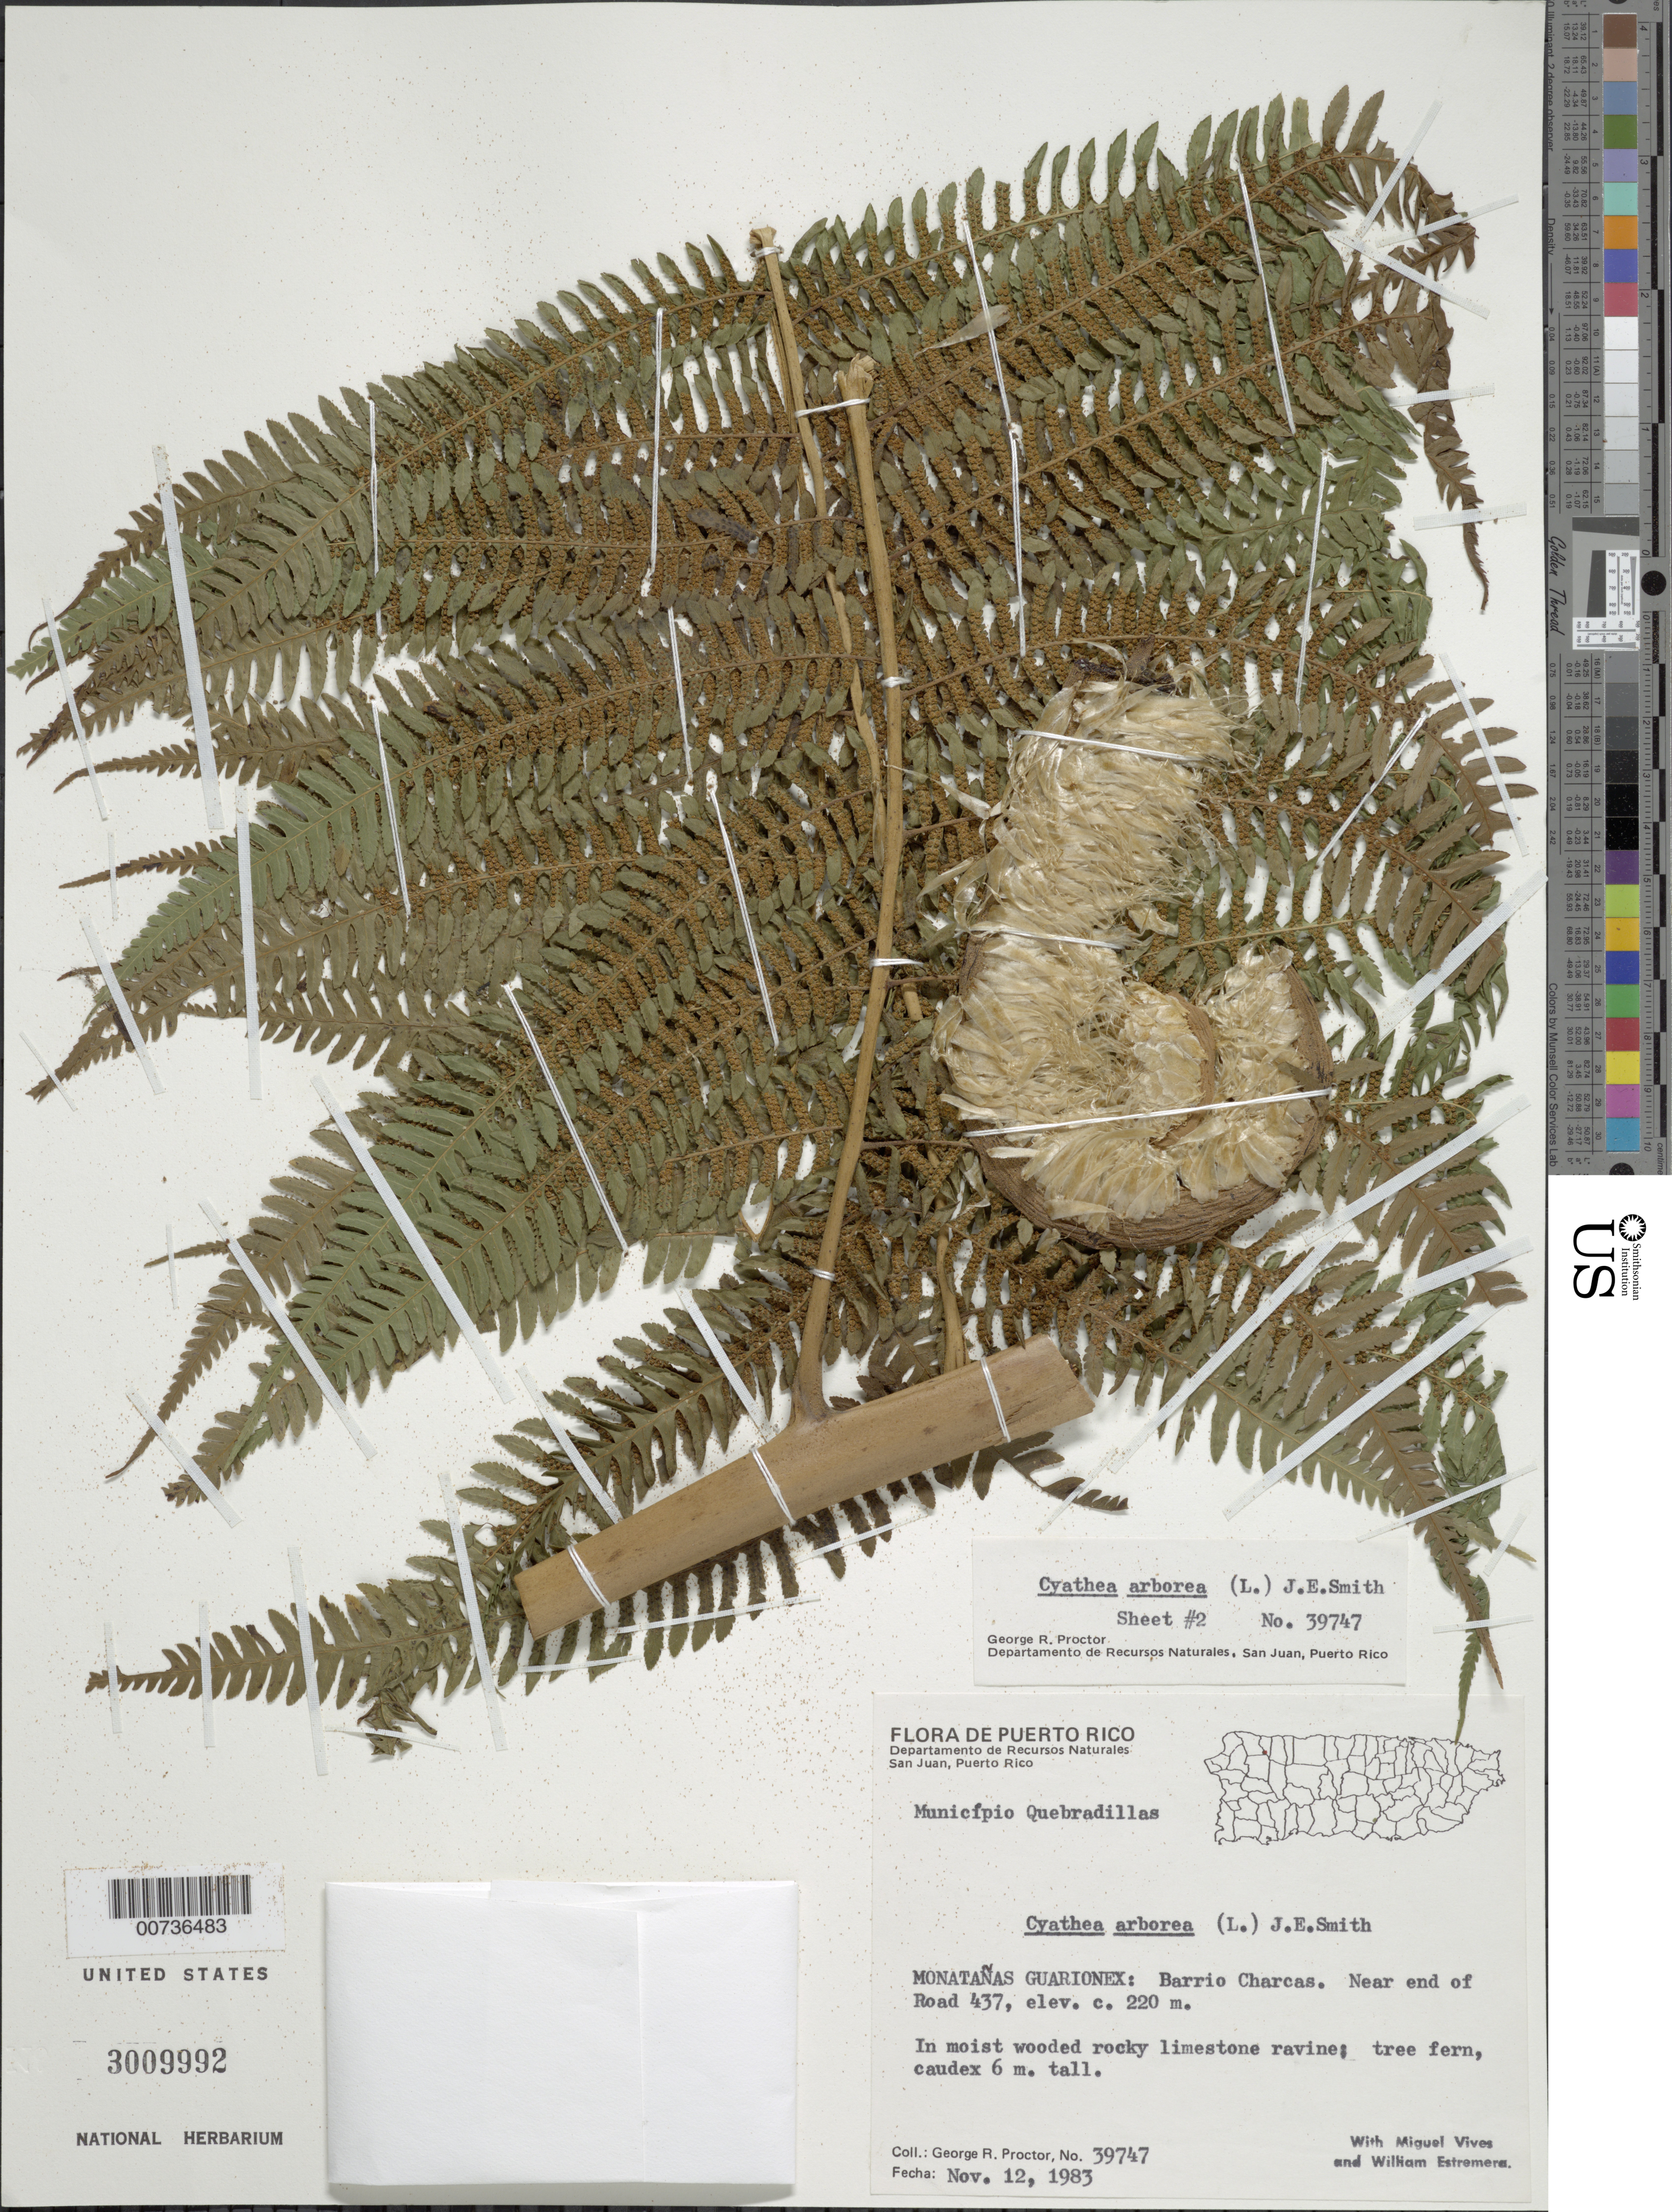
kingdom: Plantae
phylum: Tracheophyta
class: Polypodiopsida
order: Cyatheales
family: Cyatheaceae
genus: Cyathea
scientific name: Cyathea arborea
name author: (L.) Sm.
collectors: G. R. Proctor, M. Vives & W. Estremera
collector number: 39747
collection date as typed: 12 Nov 1983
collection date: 1983-11-12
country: Puerto Rico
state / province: Quebradillas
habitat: In moist wooded rocky limestone ravine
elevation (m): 220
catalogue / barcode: US 3009992